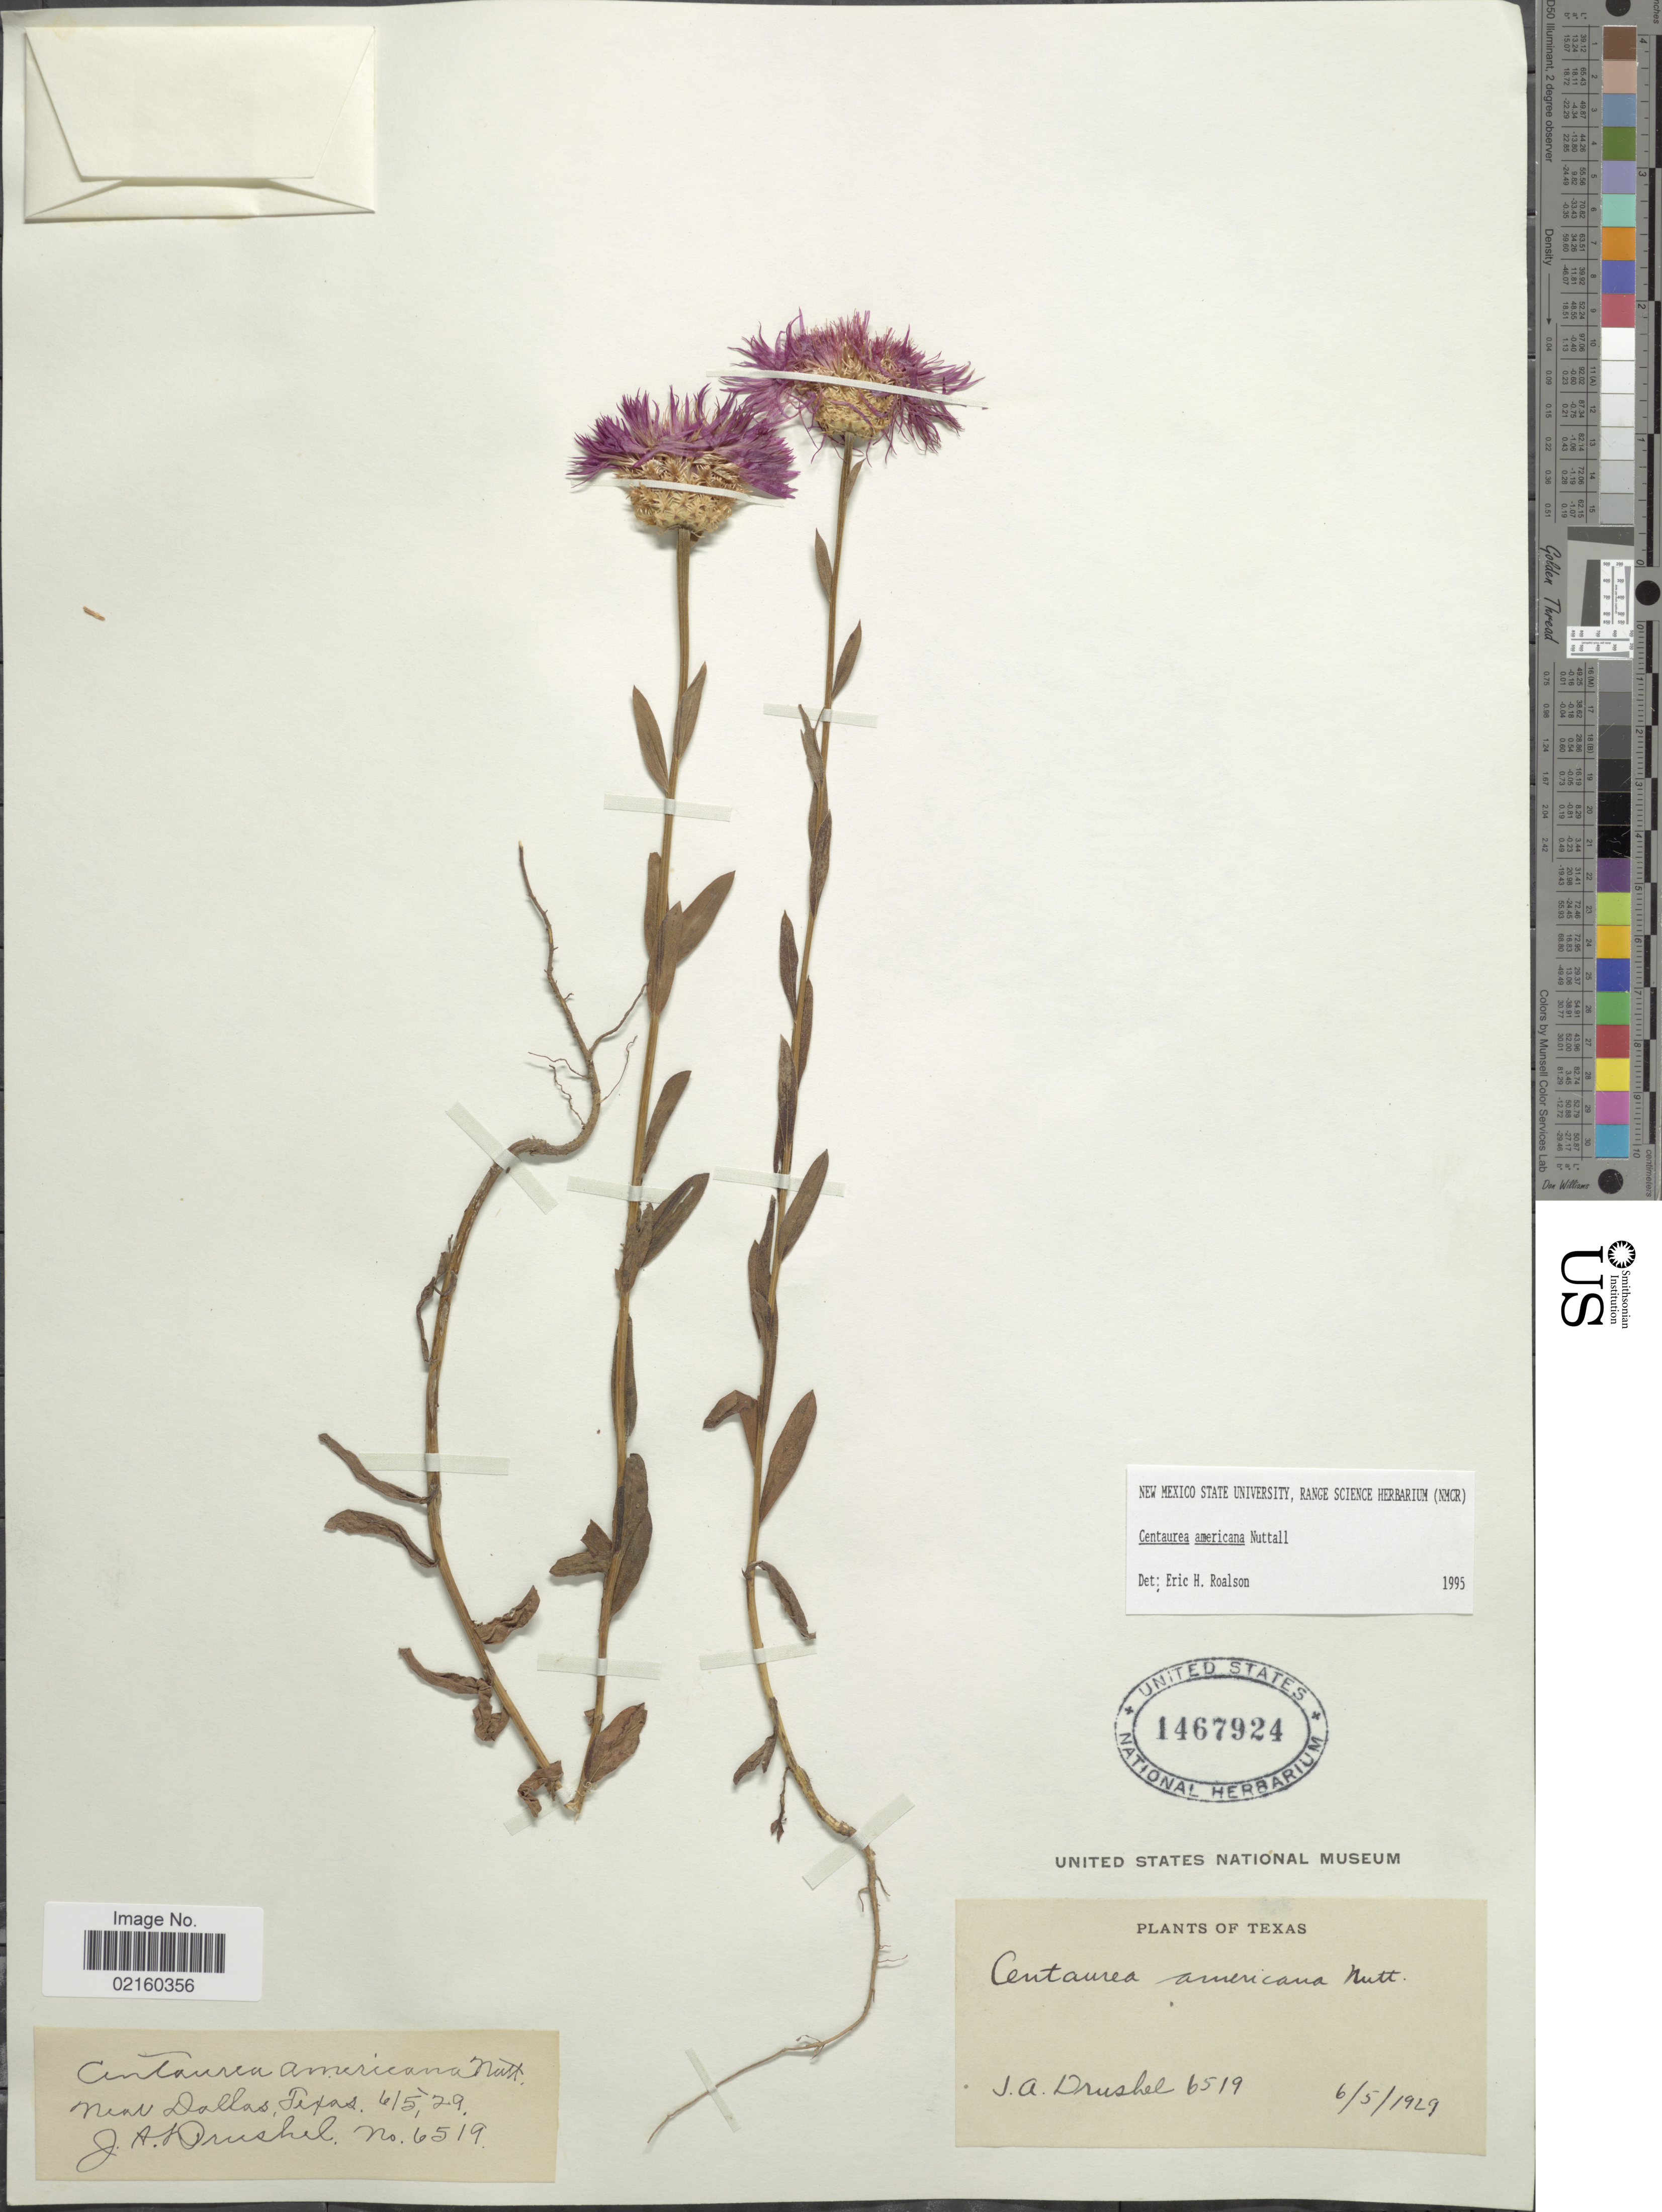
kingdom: Plantae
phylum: Tracheophyta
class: Magnoliopsida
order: Asterales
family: Asteraceae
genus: Plectocephalus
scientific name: Plectocephalus americanus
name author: (Nutt.) D. Don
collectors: J. A. Drushel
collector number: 6519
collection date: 1929-06-05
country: United States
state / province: Texas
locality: Near Dallas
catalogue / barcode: US 1467924